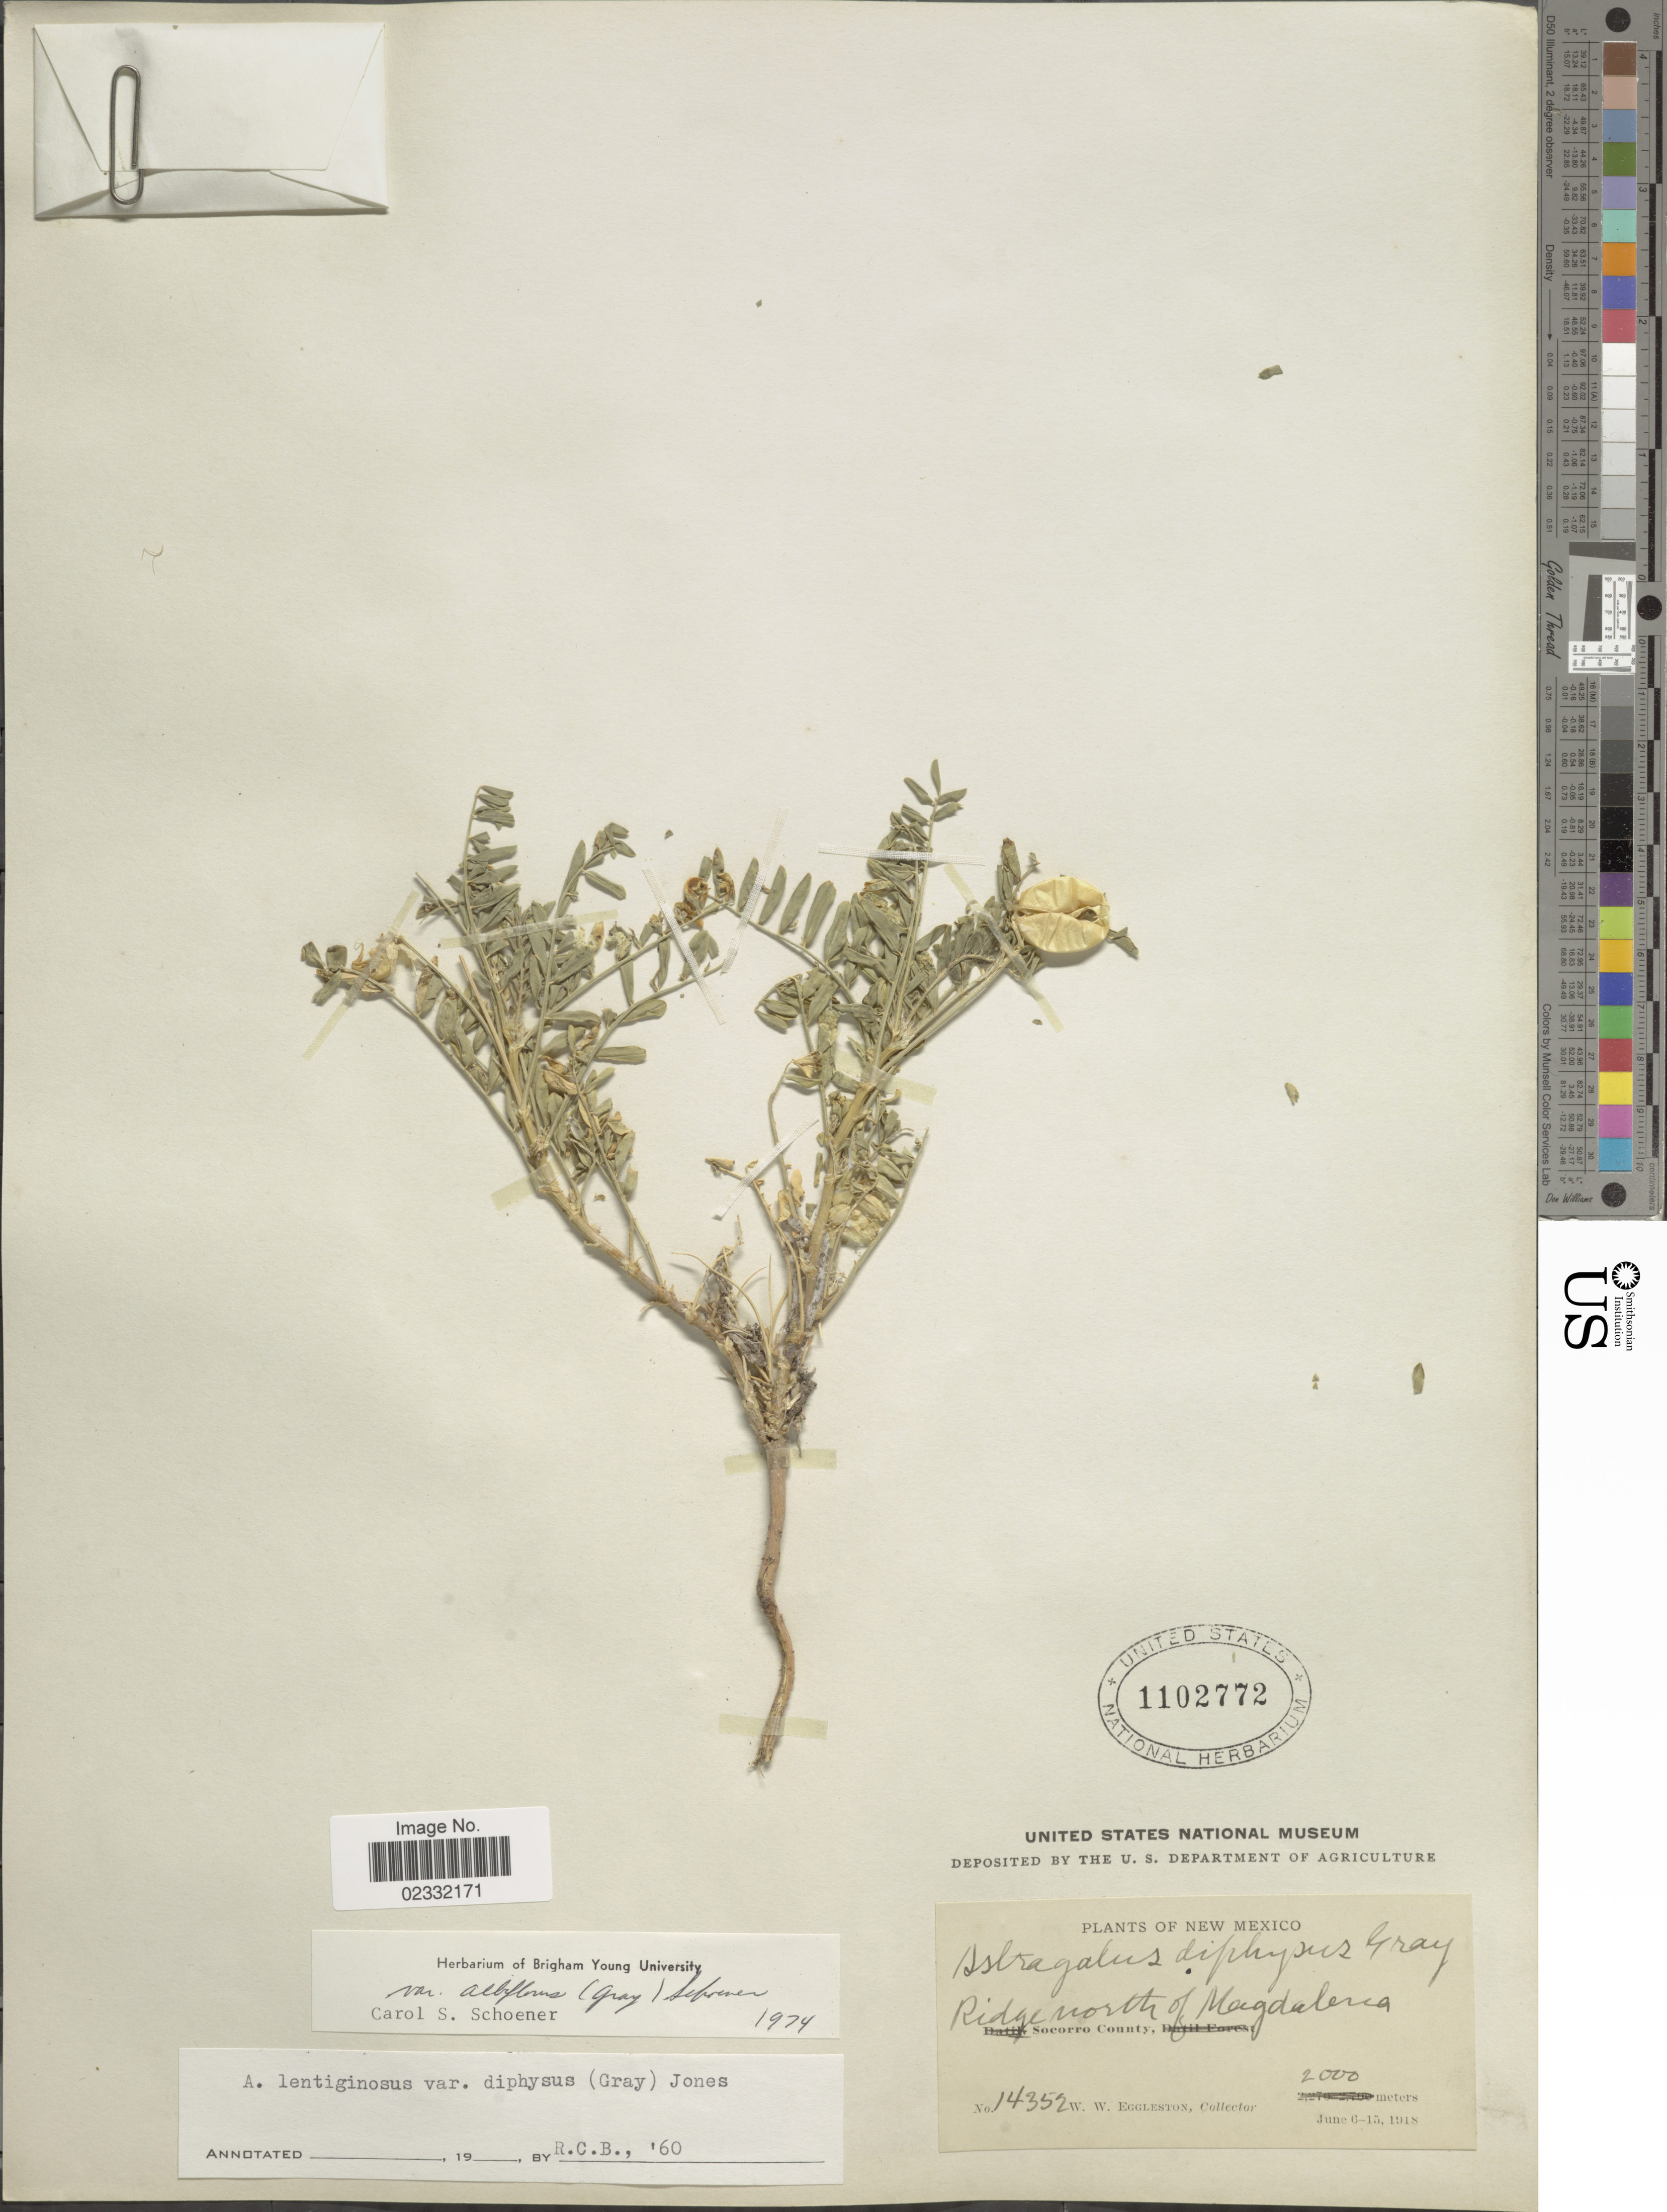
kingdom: Plantae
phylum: Tracheophyta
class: Magnoliopsida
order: Fabales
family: Fabaceae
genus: Astragalus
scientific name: Astragalus lentiginosus var. albiflorus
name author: (A. Gray) Schoener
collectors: W. W. Eggleston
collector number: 14352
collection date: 1918-06-06/1918-06-15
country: United States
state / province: New Mexico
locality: Ridge north of Magdalena, Socorro County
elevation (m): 2000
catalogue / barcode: US 1102772